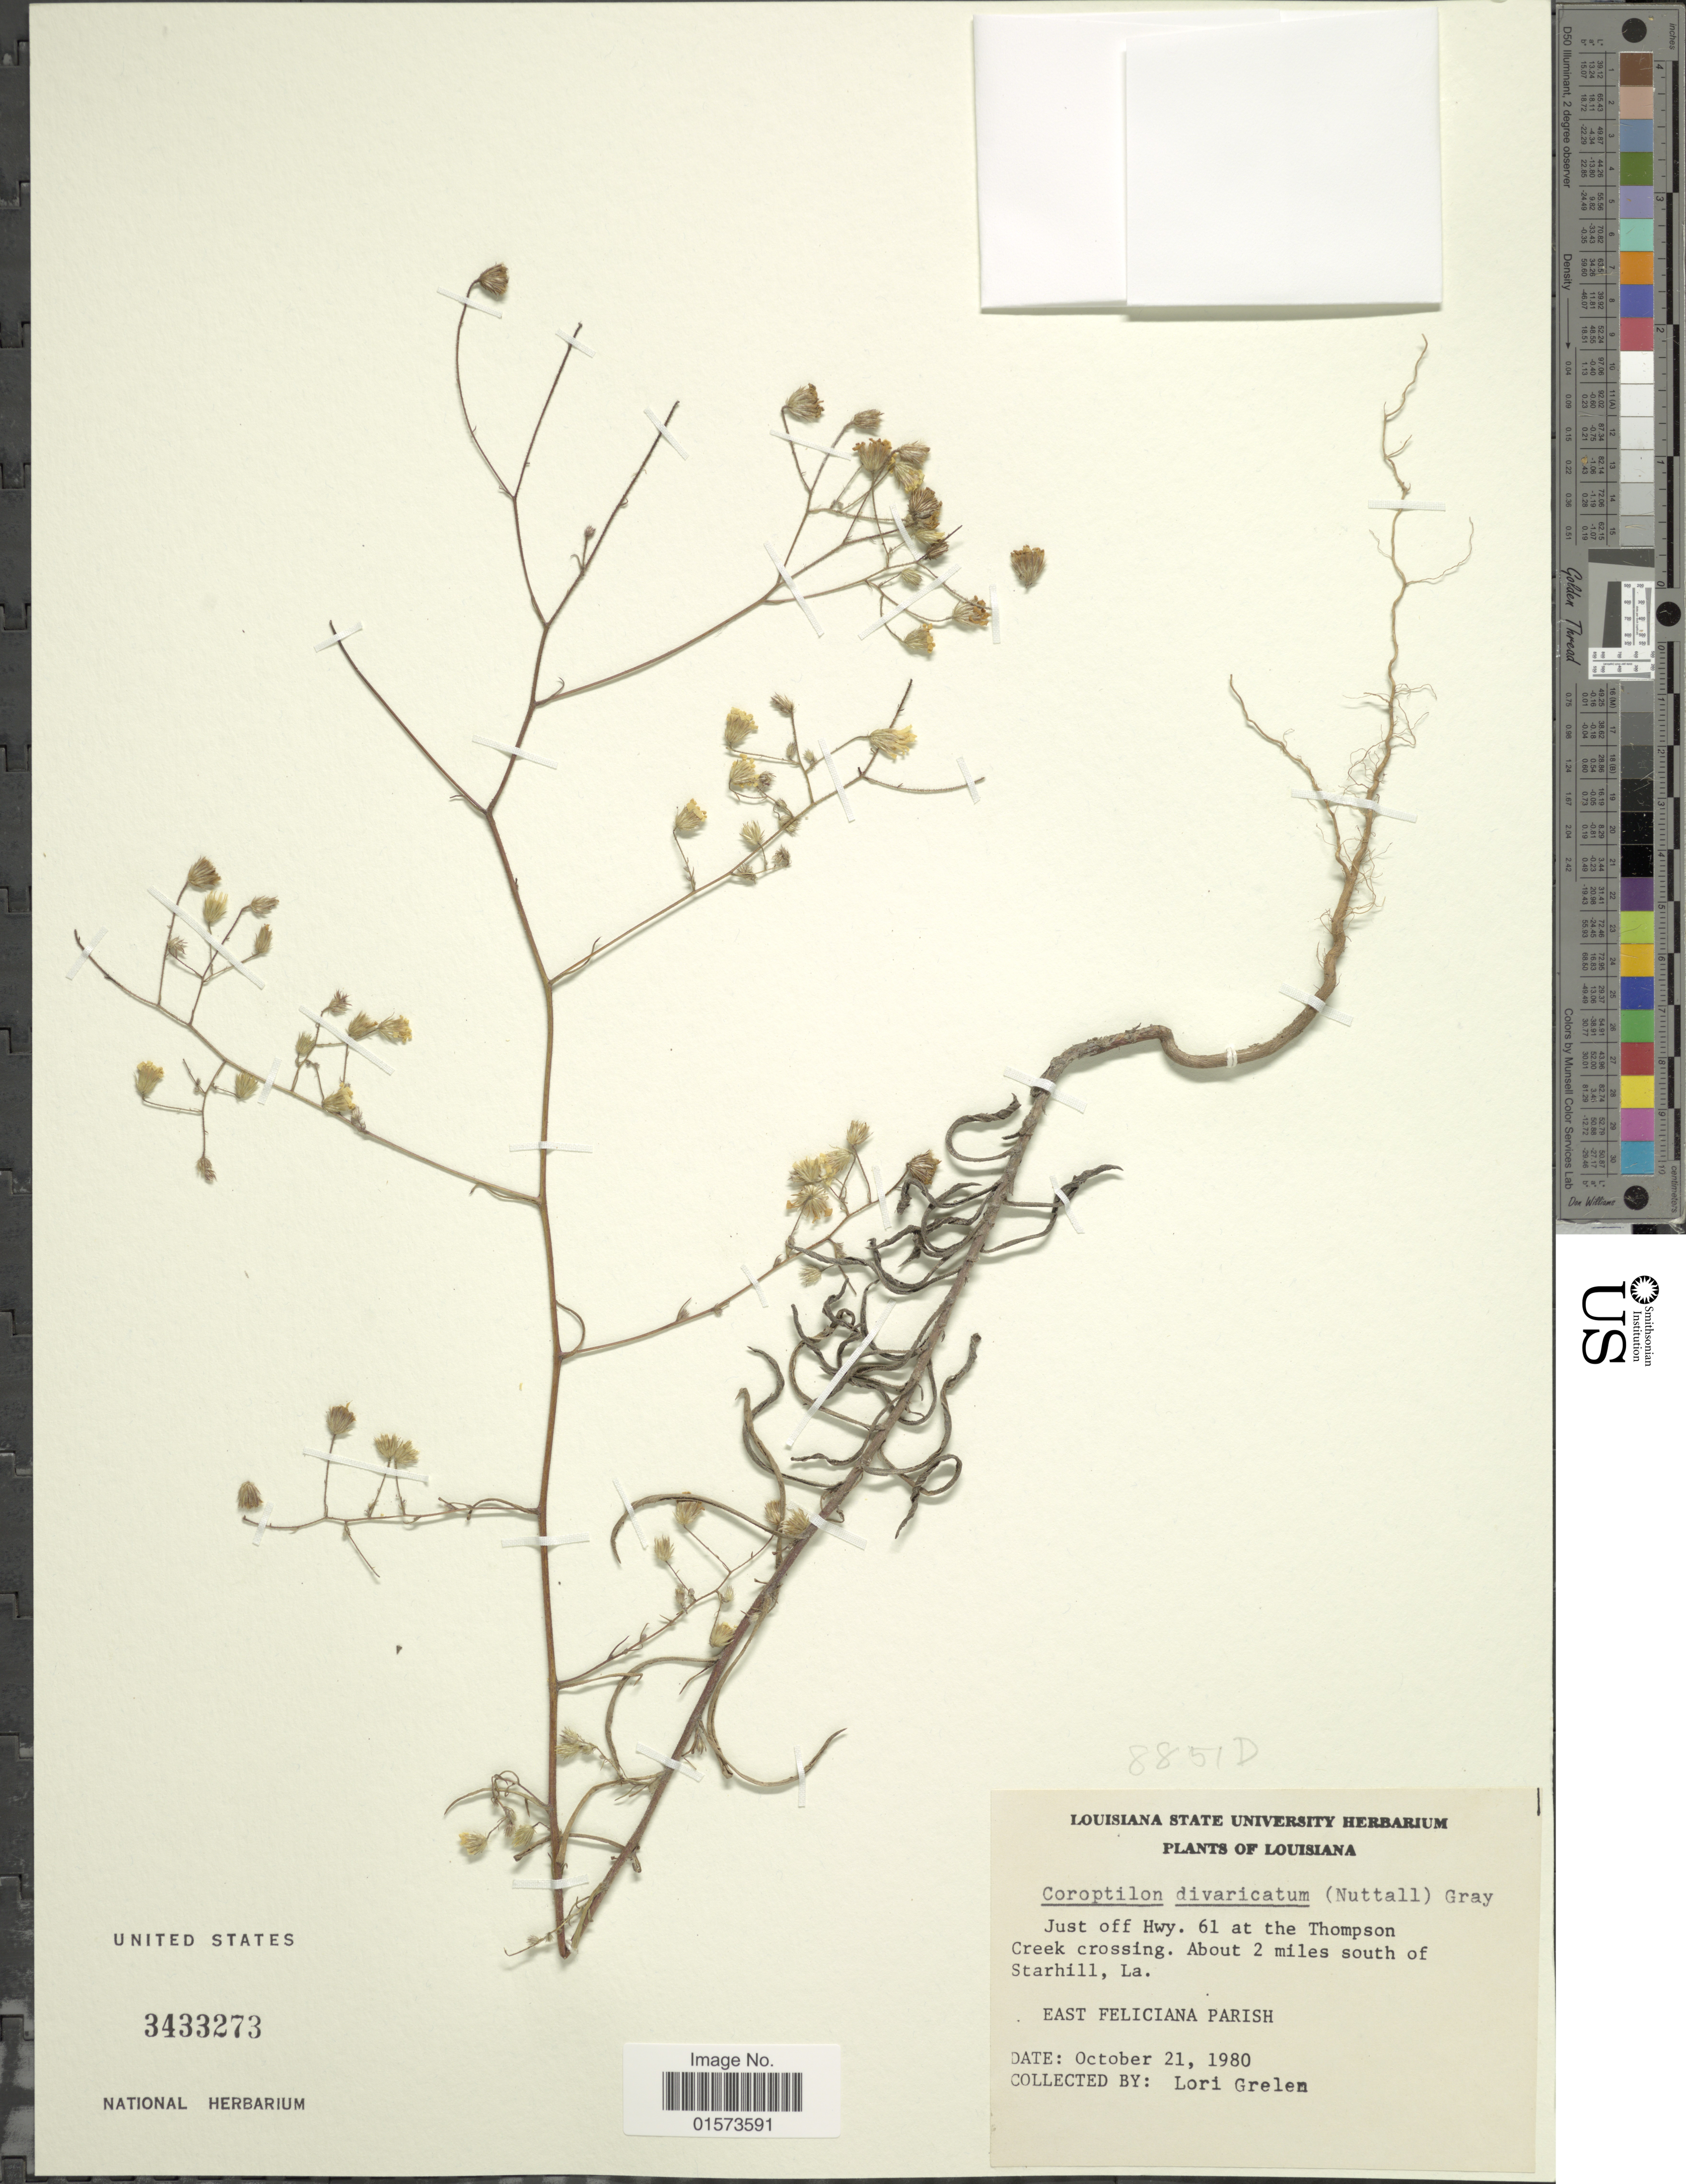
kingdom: Plantae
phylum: Tracheophyta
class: Magnoliopsida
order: Asterales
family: Asteraceae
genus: Croptilon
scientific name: Croptilon divaricatum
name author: (Nutt.) Raf.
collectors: L. Grelen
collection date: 1980-10-21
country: United States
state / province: Louisiana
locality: Just off Hwy. 61 at the Thompson Creek crossing, about 2 miles south of Starhill, east Feliciana Parish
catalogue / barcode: US 3433273